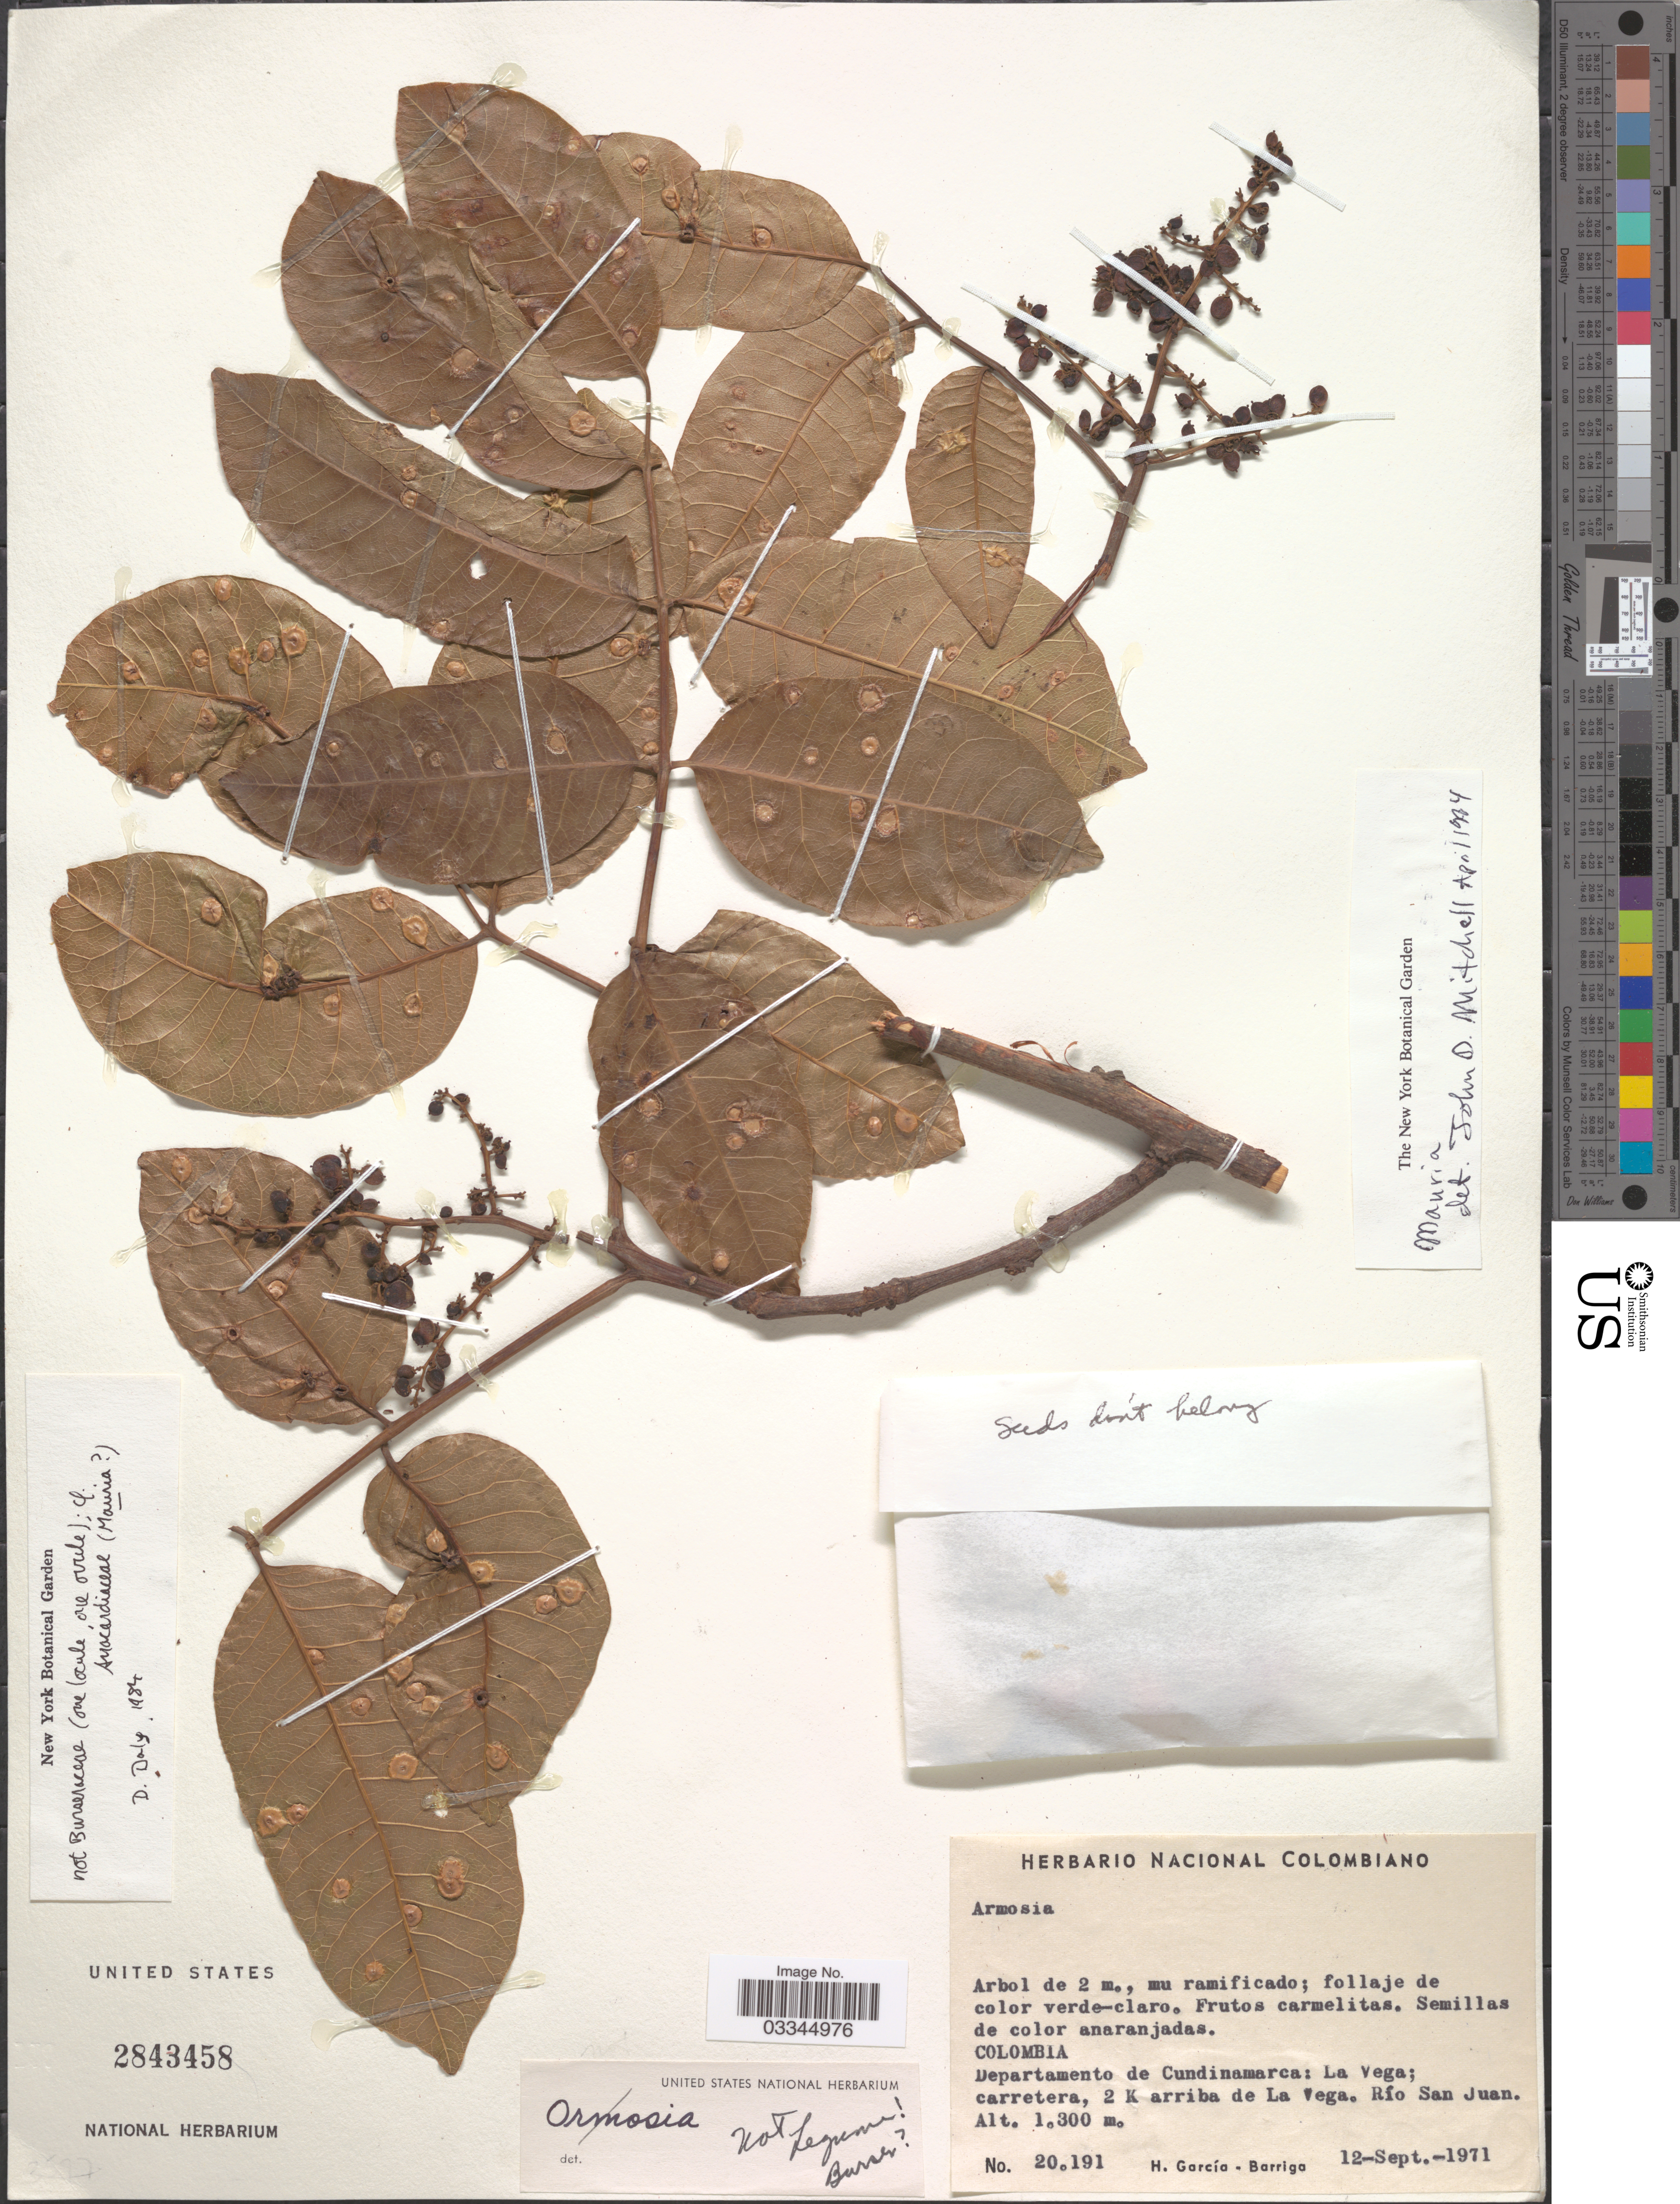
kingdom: Plantae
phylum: Tracheophyta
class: Magnoliopsida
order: Sapindales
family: Anacardiaceae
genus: Mauria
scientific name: Mauria sp.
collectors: H. García Barriga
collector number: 20191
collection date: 1971-09-12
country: Colombia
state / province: Cundinamarca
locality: Departamento de Cundinamarca: La Vega; carretera, 2 K arriba de La Vega. Río San Juan.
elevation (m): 1300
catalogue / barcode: US 2843458